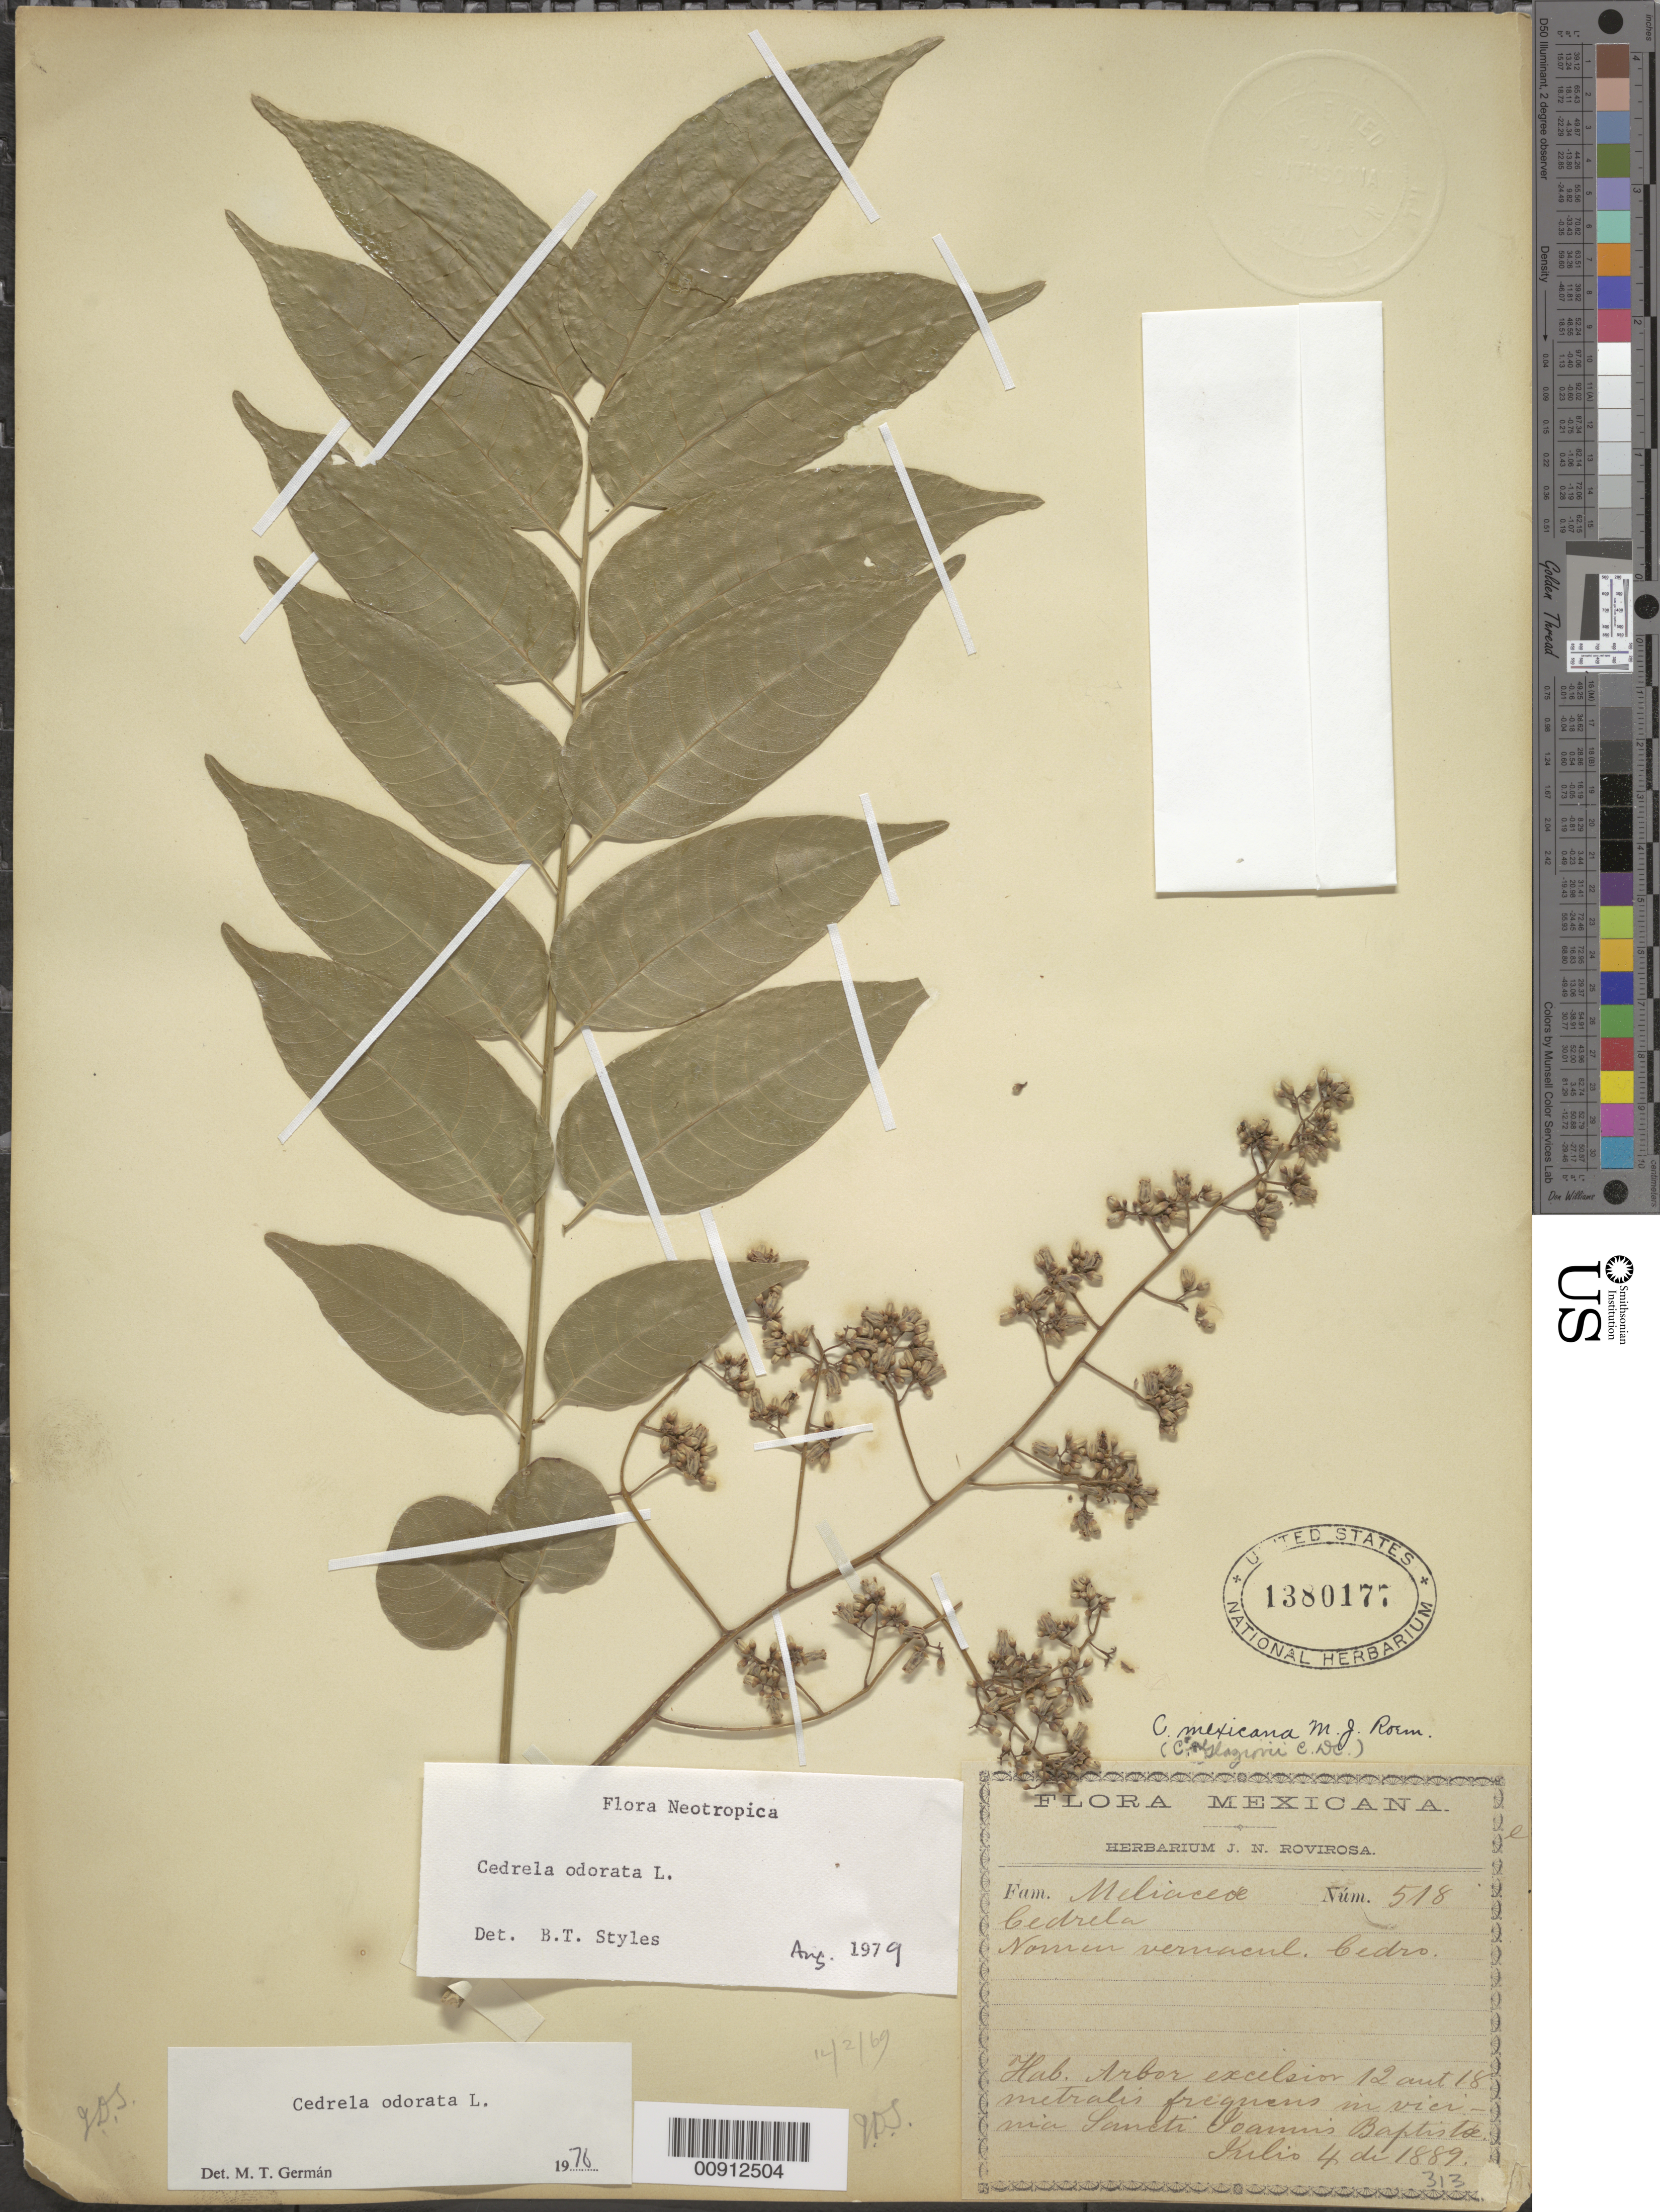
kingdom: Plantae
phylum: Tracheophyta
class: Magnoliopsida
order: Sapindales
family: Meliaceae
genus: Cedrela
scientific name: Cedrela odorata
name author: L.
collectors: J. N. Rovirosa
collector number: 518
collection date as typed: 04 Jul 1889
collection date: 1889-07-04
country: Mexico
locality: In vicinia Sancti Joannis Baptistae.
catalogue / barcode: US 1380177